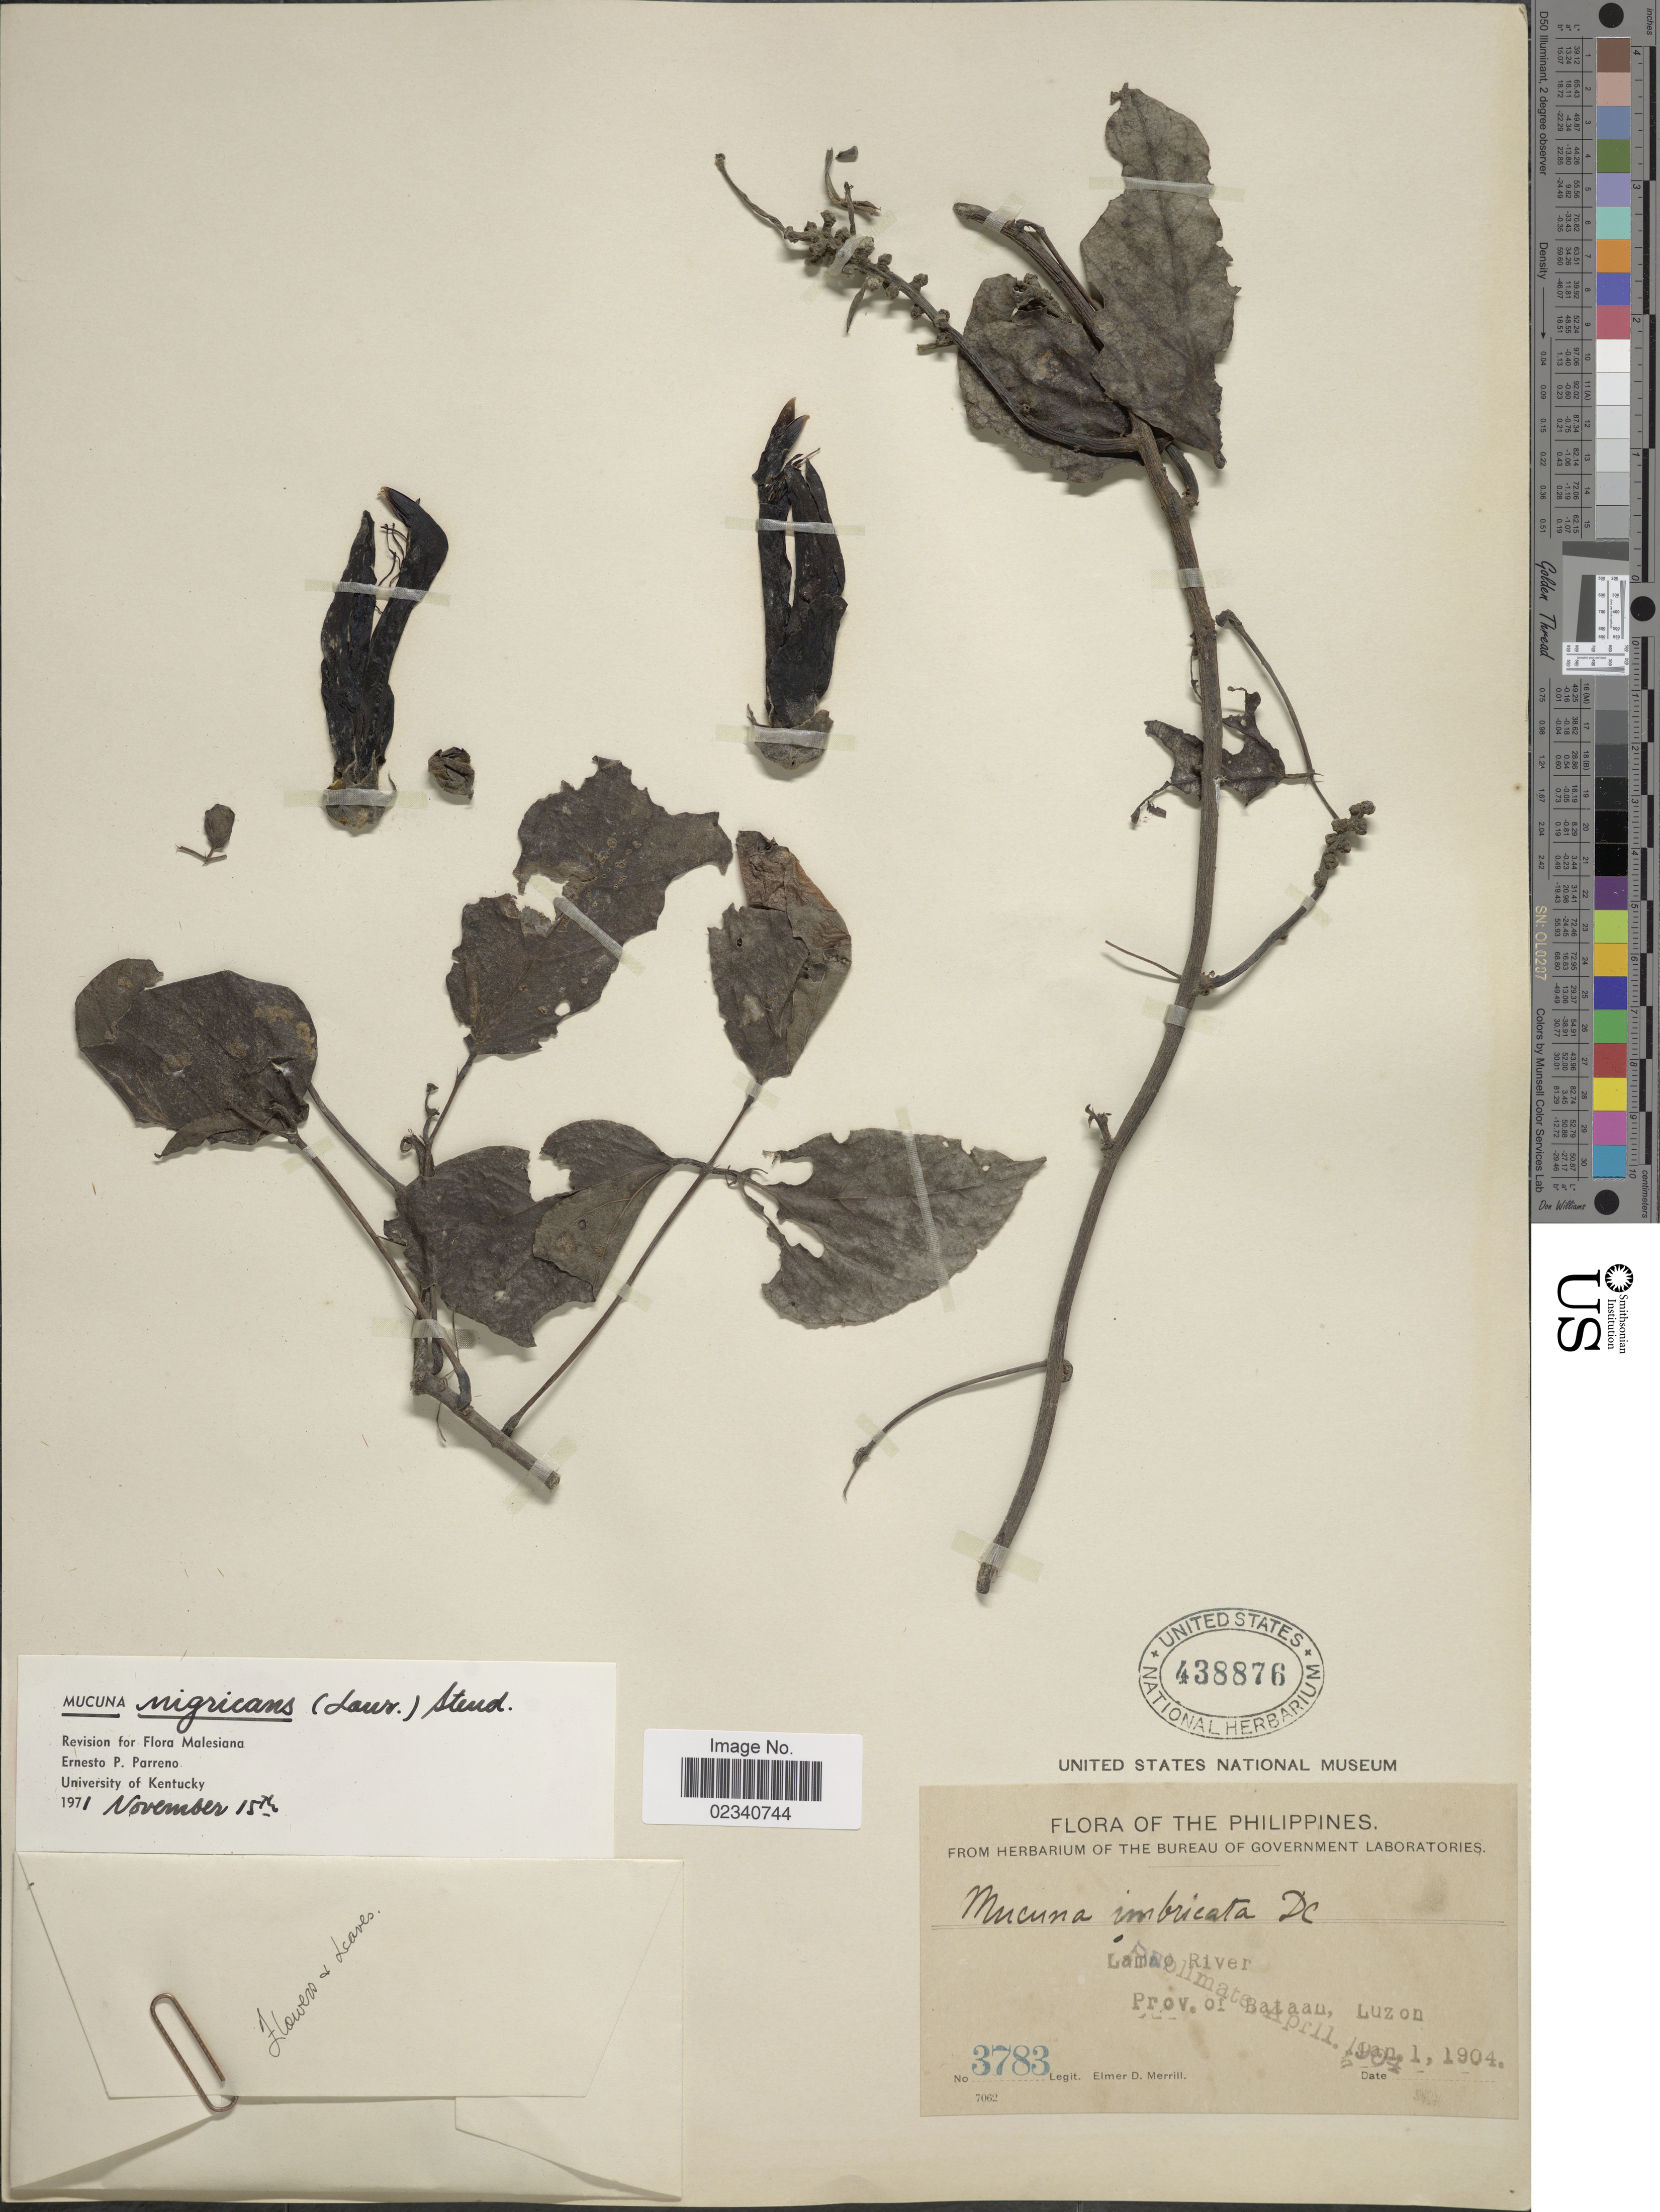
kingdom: Plantae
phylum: Tracheophyta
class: Magnoliopsida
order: Fabales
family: Fabaceae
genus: Mucuna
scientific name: Mucuna nigricans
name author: (Lour.) Steud.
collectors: E. D. Merrill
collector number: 3783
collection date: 1904-01-01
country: Philippines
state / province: Central Luzon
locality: Lamao River, Prov.of Bataan, Luzon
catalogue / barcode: US 438876